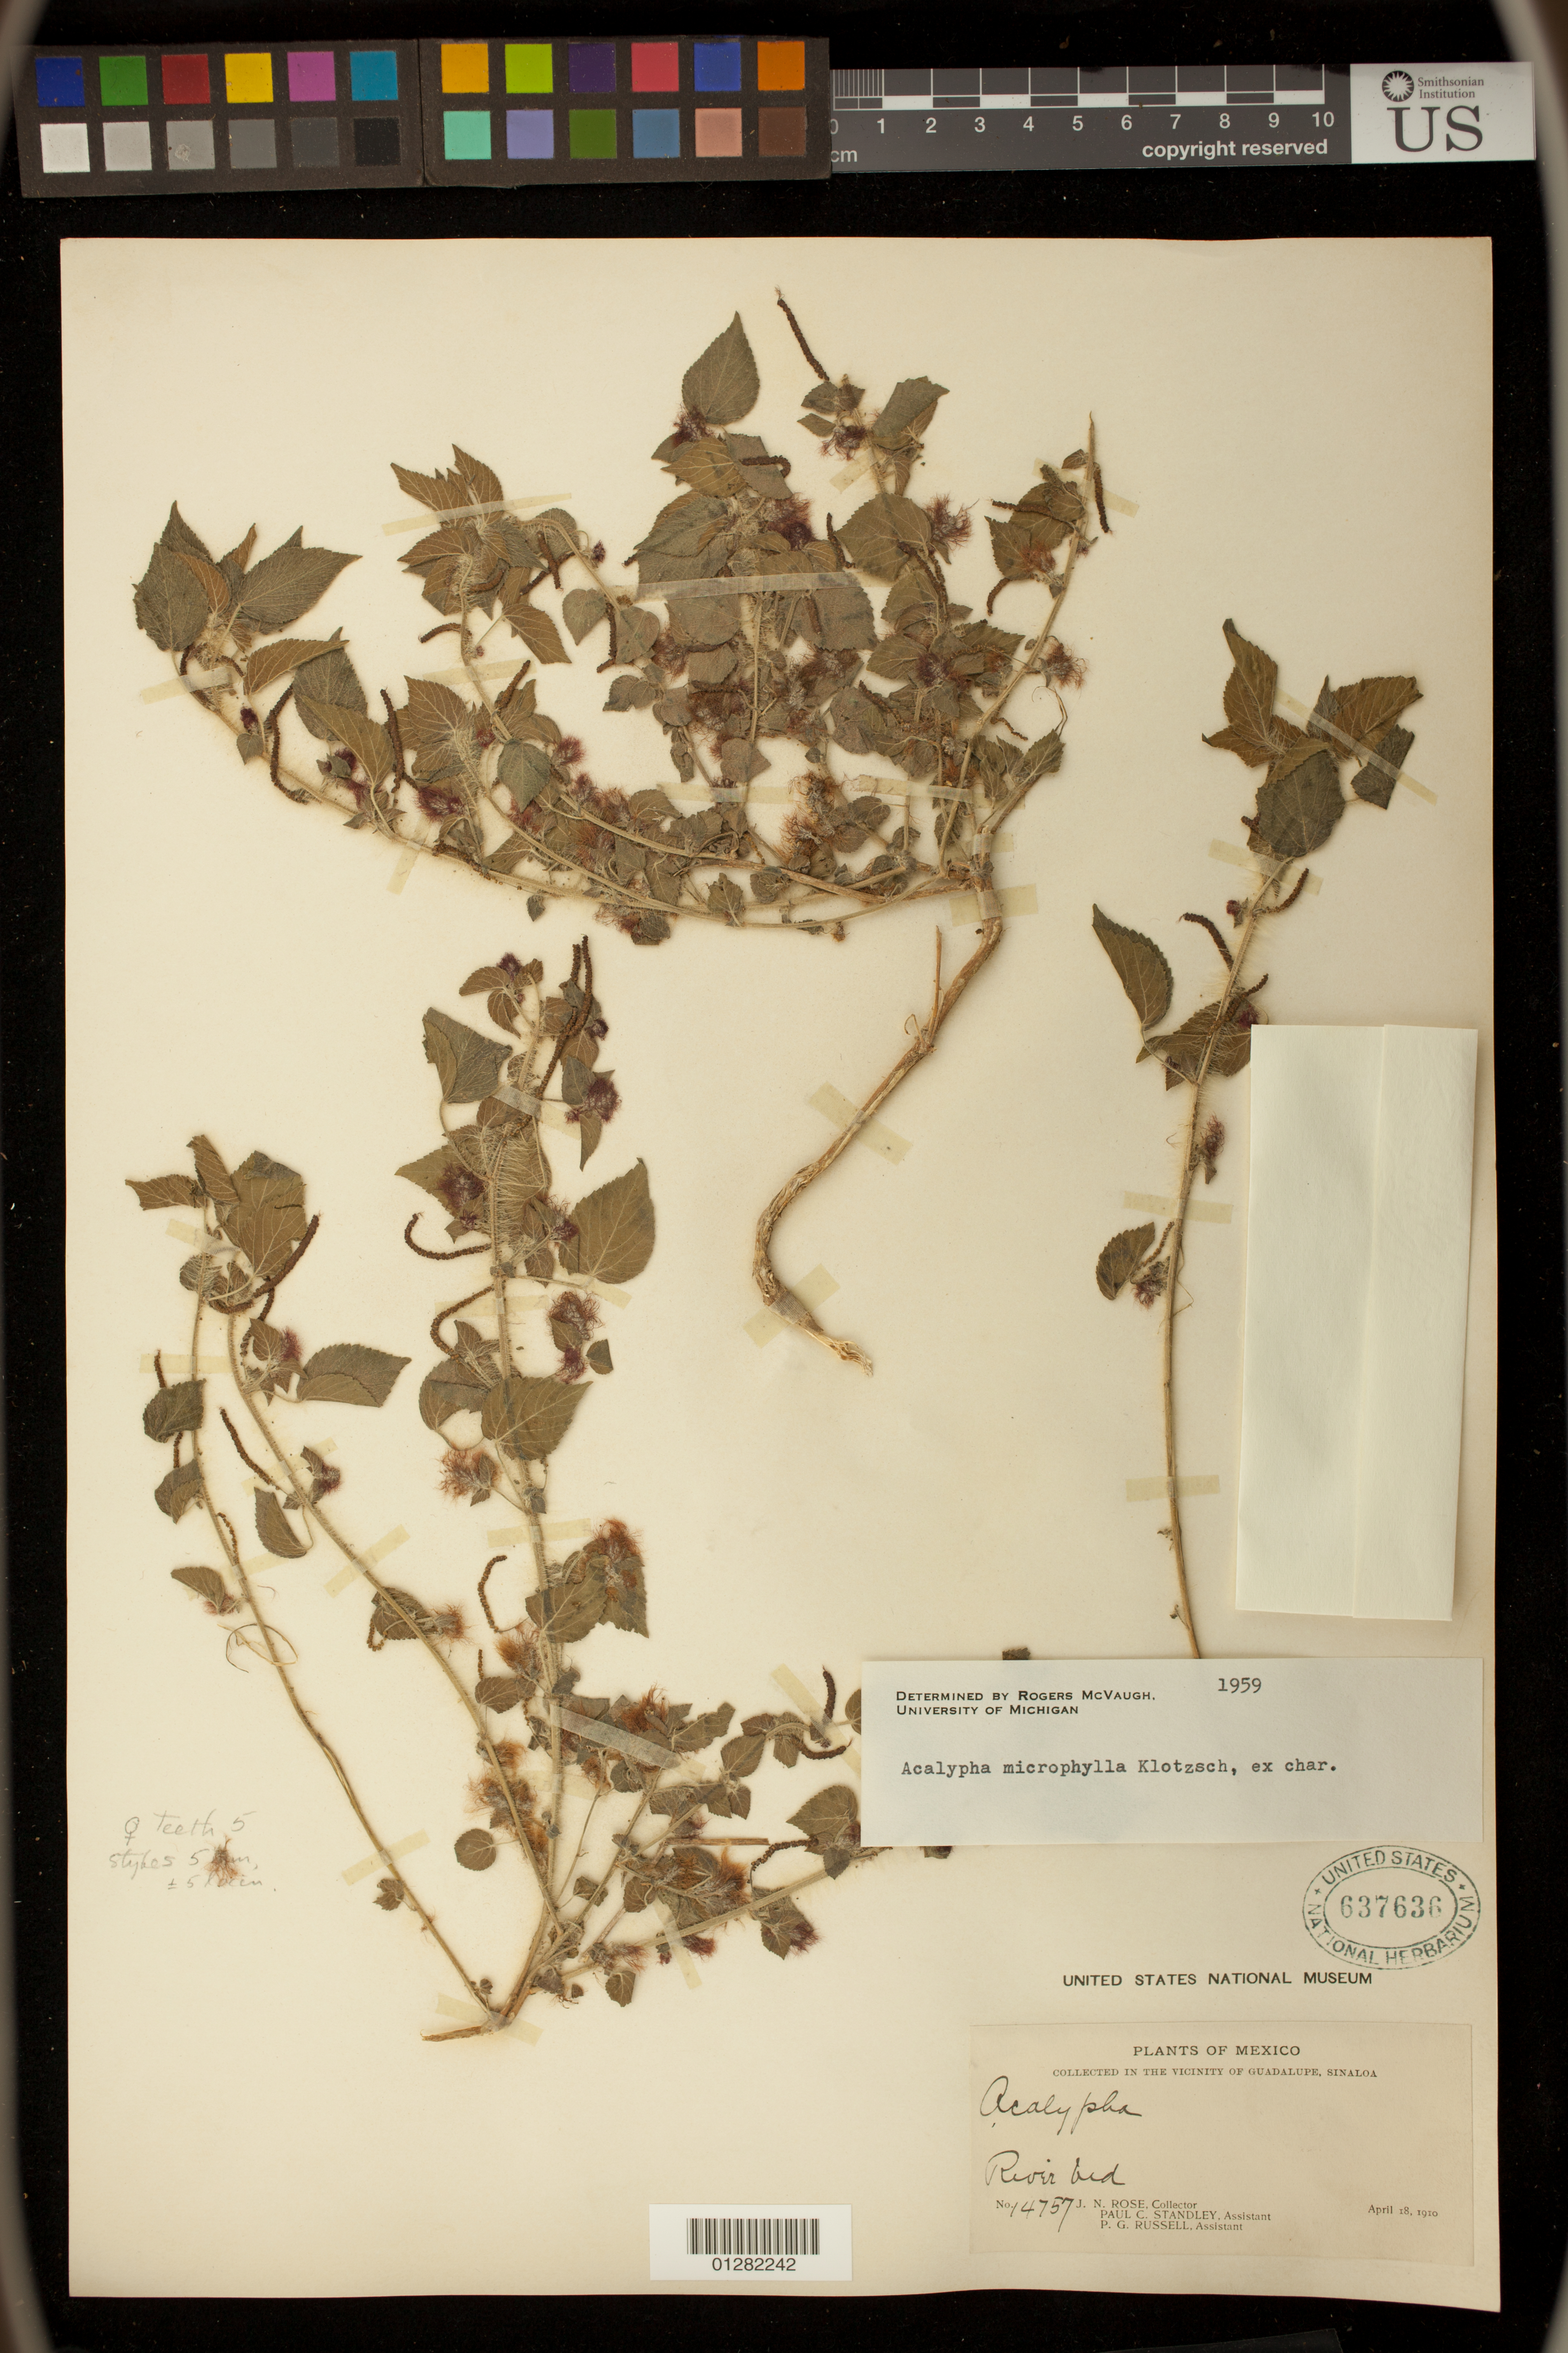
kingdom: Plantae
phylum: Tracheophyta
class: Magnoliopsida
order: Malpighiales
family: Euphorbiaceae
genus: Acalypha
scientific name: Acalypha microphylla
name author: Klotzsch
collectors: E. Palmer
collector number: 14757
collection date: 1910-04-18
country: Mexico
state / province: Sinaloa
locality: Vicinity of Guadalupe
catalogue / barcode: US 637636